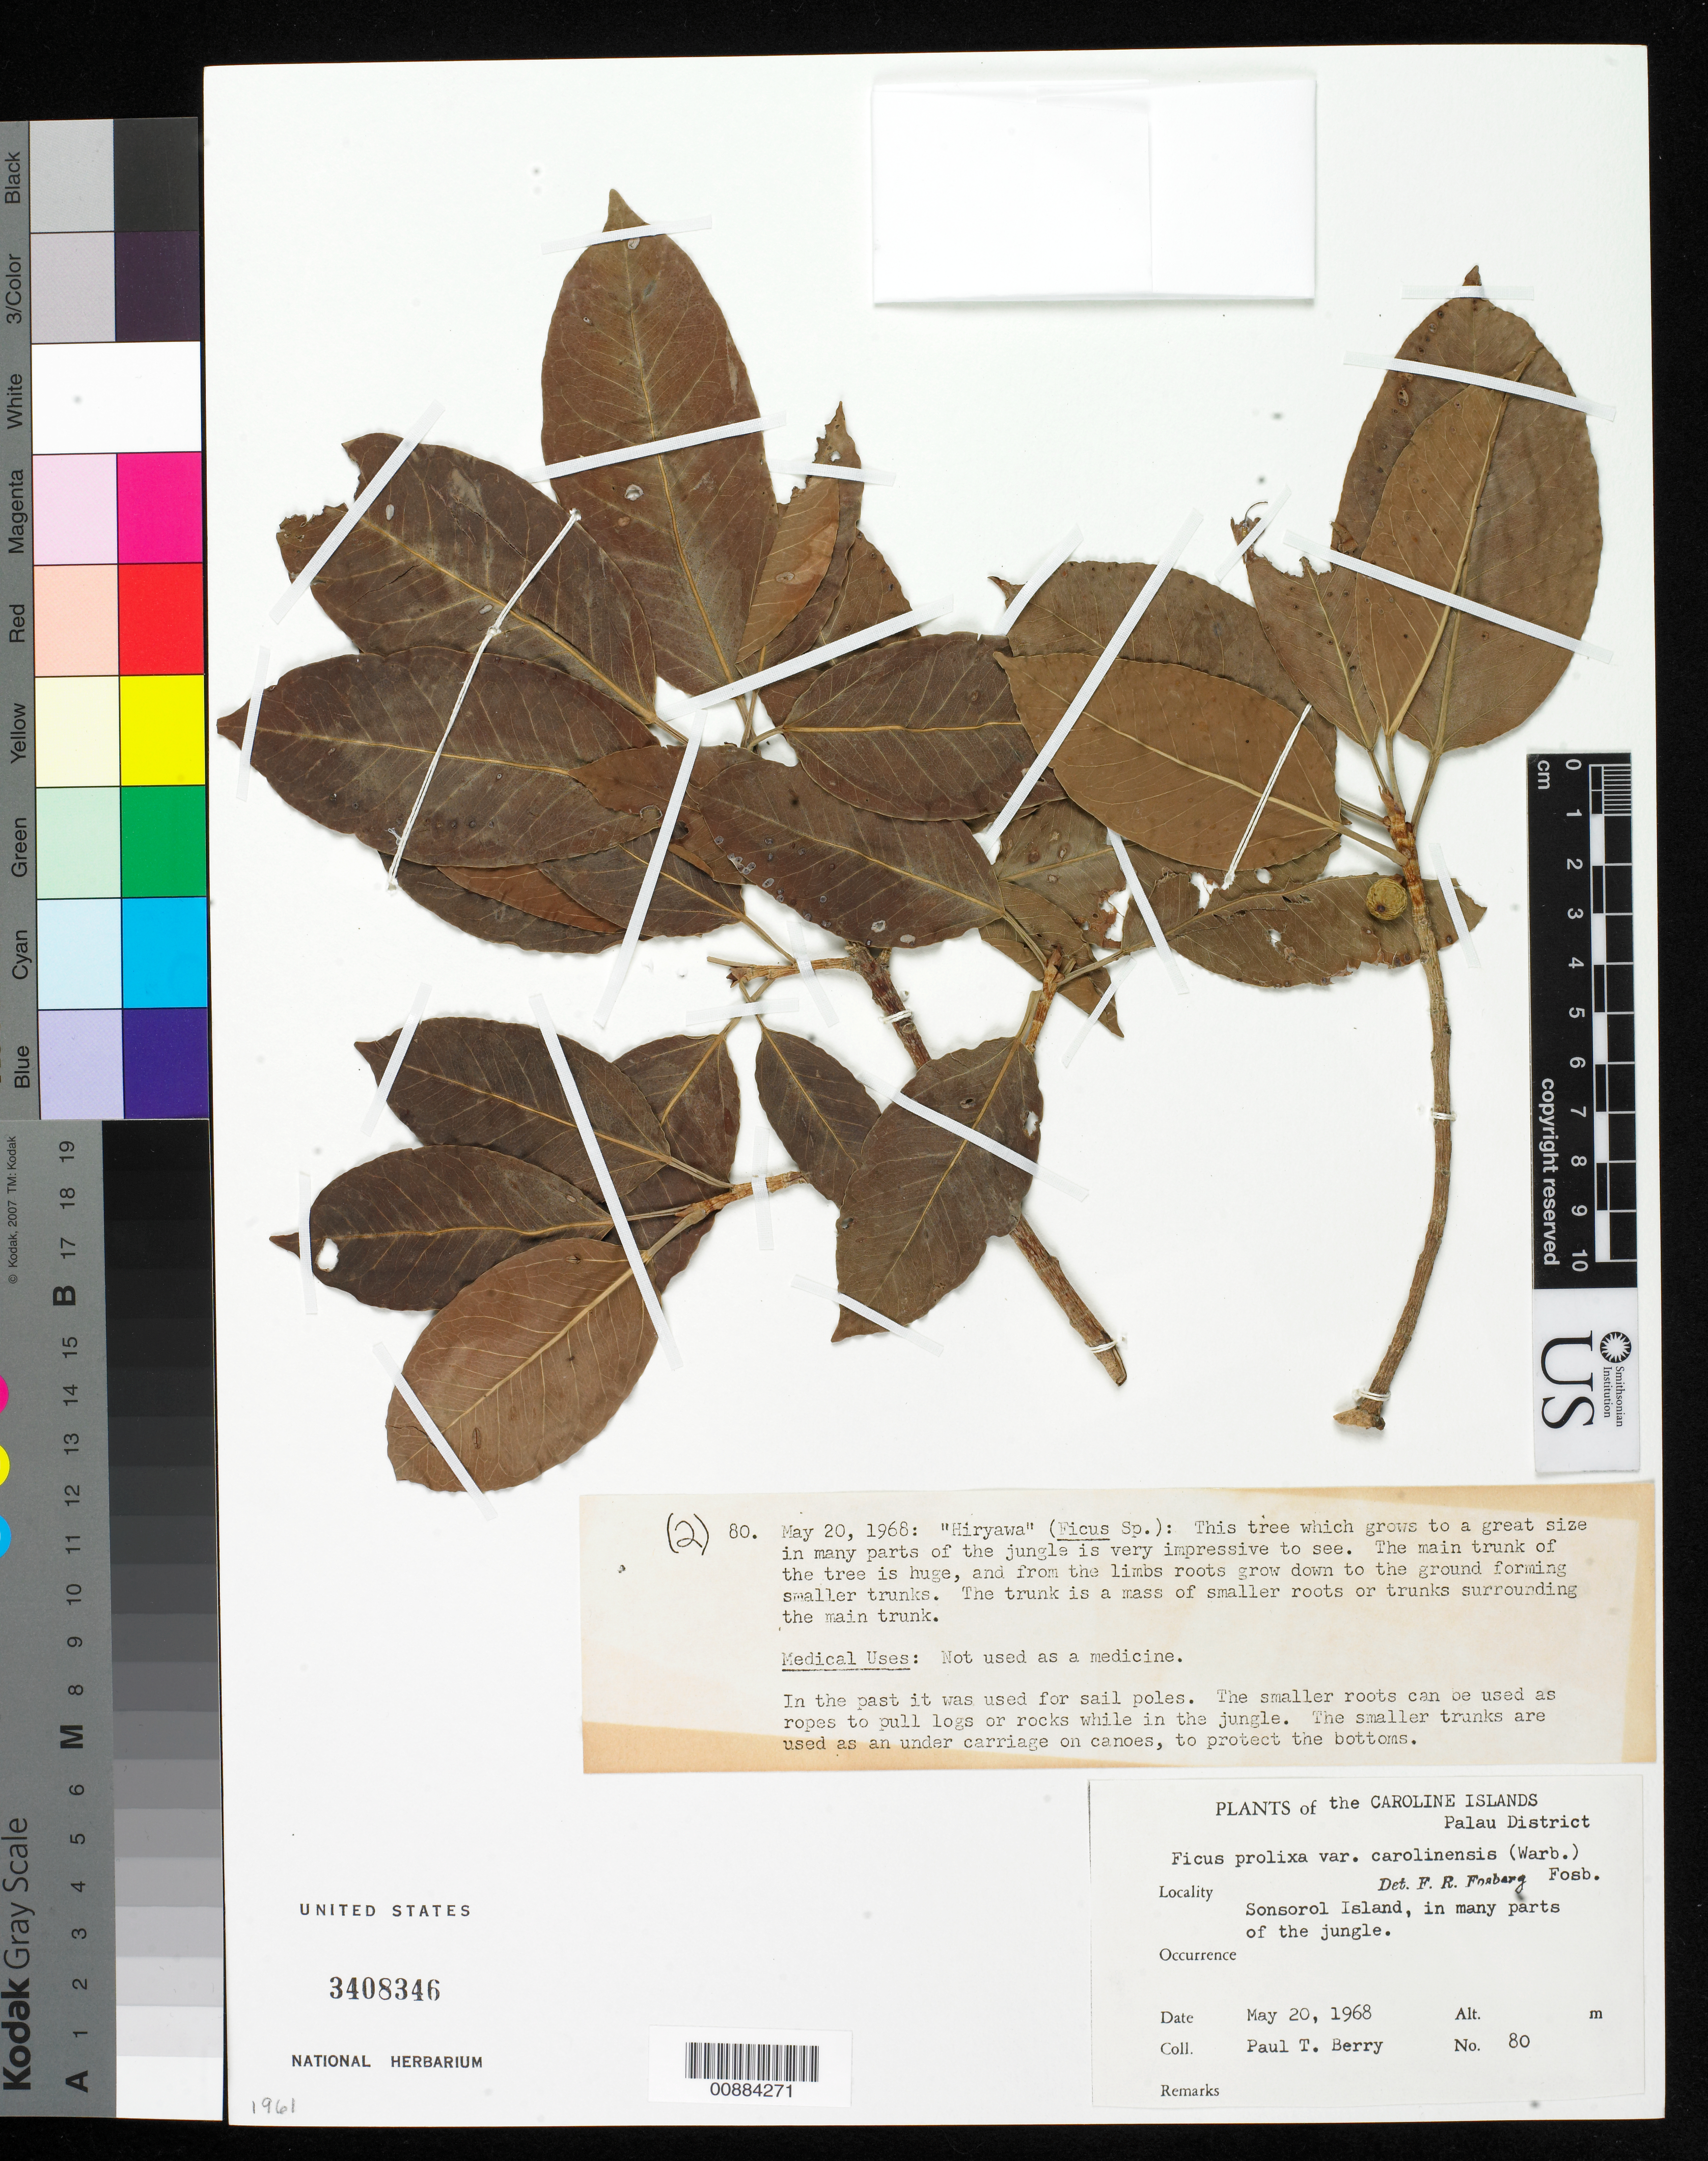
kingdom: Plantae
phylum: Tracheophyta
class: Magnoliopsida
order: Rosales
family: Moraceae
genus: Ficus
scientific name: Ficus prolixa var. carolinensis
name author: (Warb.) Fosberg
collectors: P. T. Berry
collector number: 80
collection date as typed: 20 May 1968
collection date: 1968-05-20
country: Palau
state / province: Sonsorol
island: Sonsorol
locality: Sonsorol Island, in many parts of the jungle, Palau District, Caroline Islands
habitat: Grows in many parts of the jungle.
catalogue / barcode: US 3408346